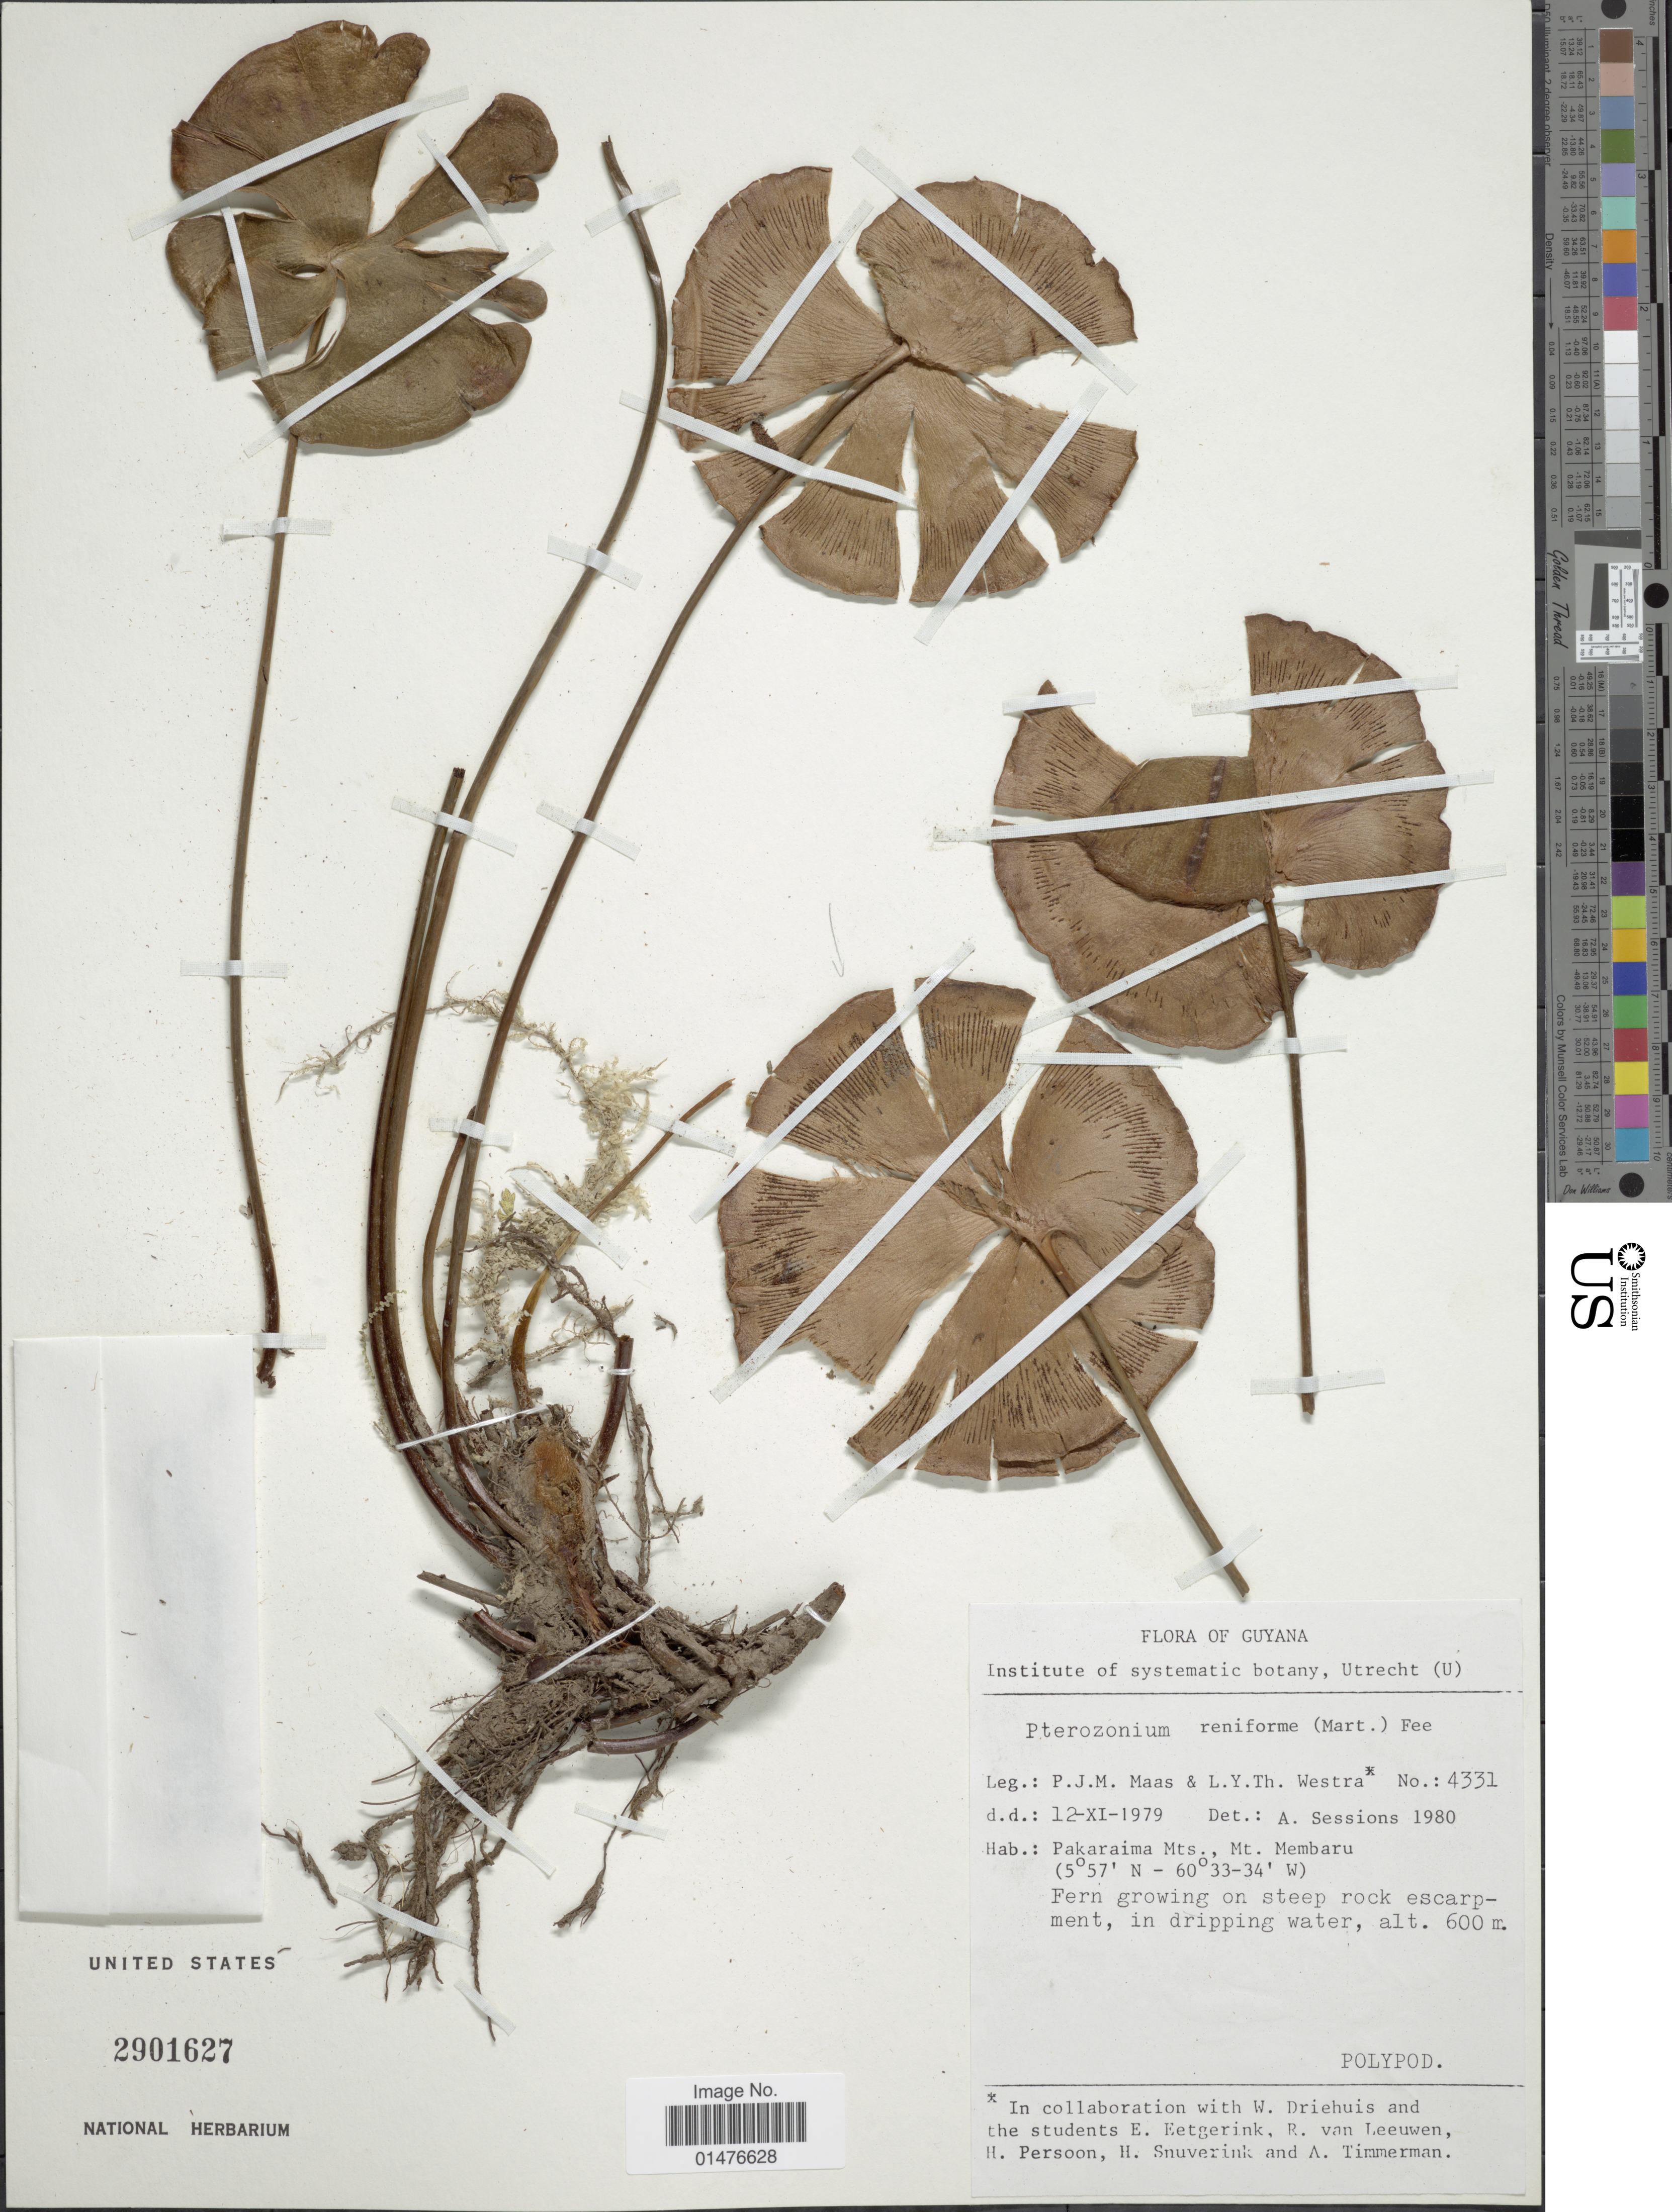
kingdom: Plantae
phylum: Tracheophyta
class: Polypodiopsida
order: Polypodiales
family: Pteridaceae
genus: Pterozonium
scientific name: Pterozonium reniforme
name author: (Mart.) Fée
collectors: P. Maas & L. Y. T. Westra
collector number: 4331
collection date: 1979-11-12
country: Guyana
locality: Pakaraima Mts., Mt. Membaru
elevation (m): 600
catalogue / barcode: US 2901627